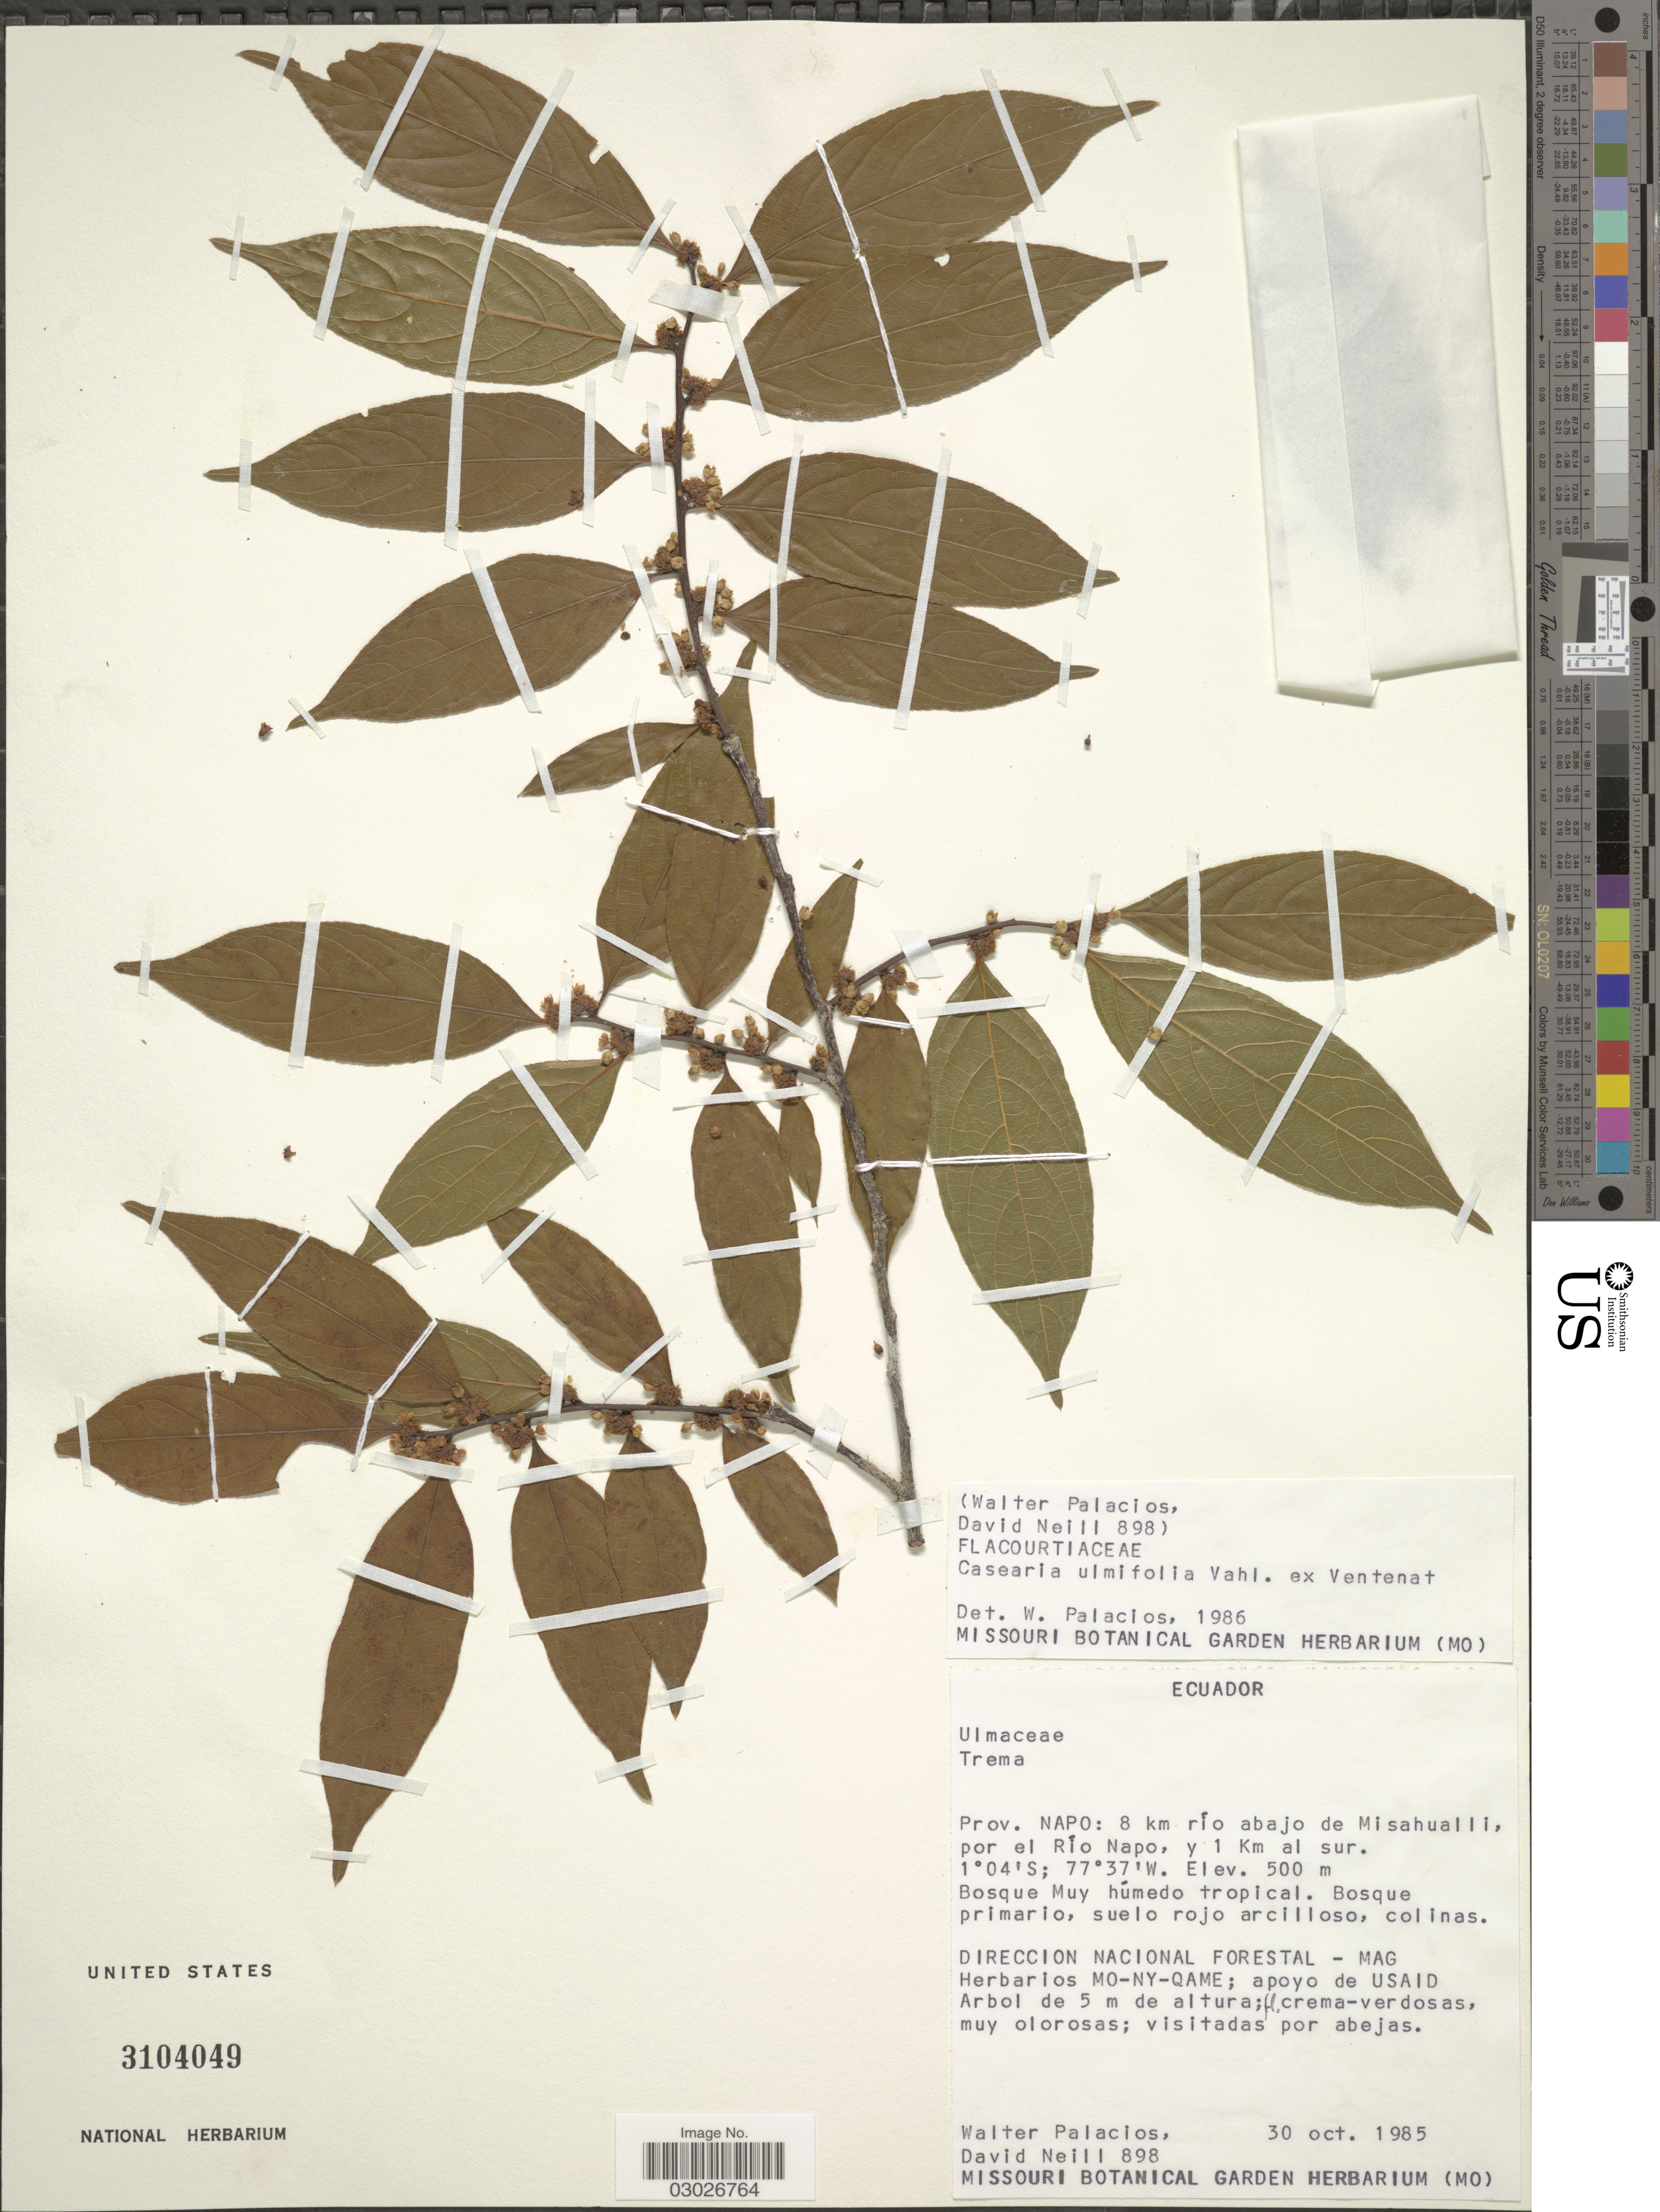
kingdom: Plantae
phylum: Tracheophyta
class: Magnoliopsida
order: Malpighiales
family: Salicaceae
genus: Casearia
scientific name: Casearia ulmifolia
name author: Vahl ex Vent.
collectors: W. Palacios & D. A. Neill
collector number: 898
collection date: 1985-10-30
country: Ecuador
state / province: Napo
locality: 8 km río abajo de Misahualli, por el Río Napo, y 1 Km al sur.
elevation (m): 500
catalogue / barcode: US 3104049